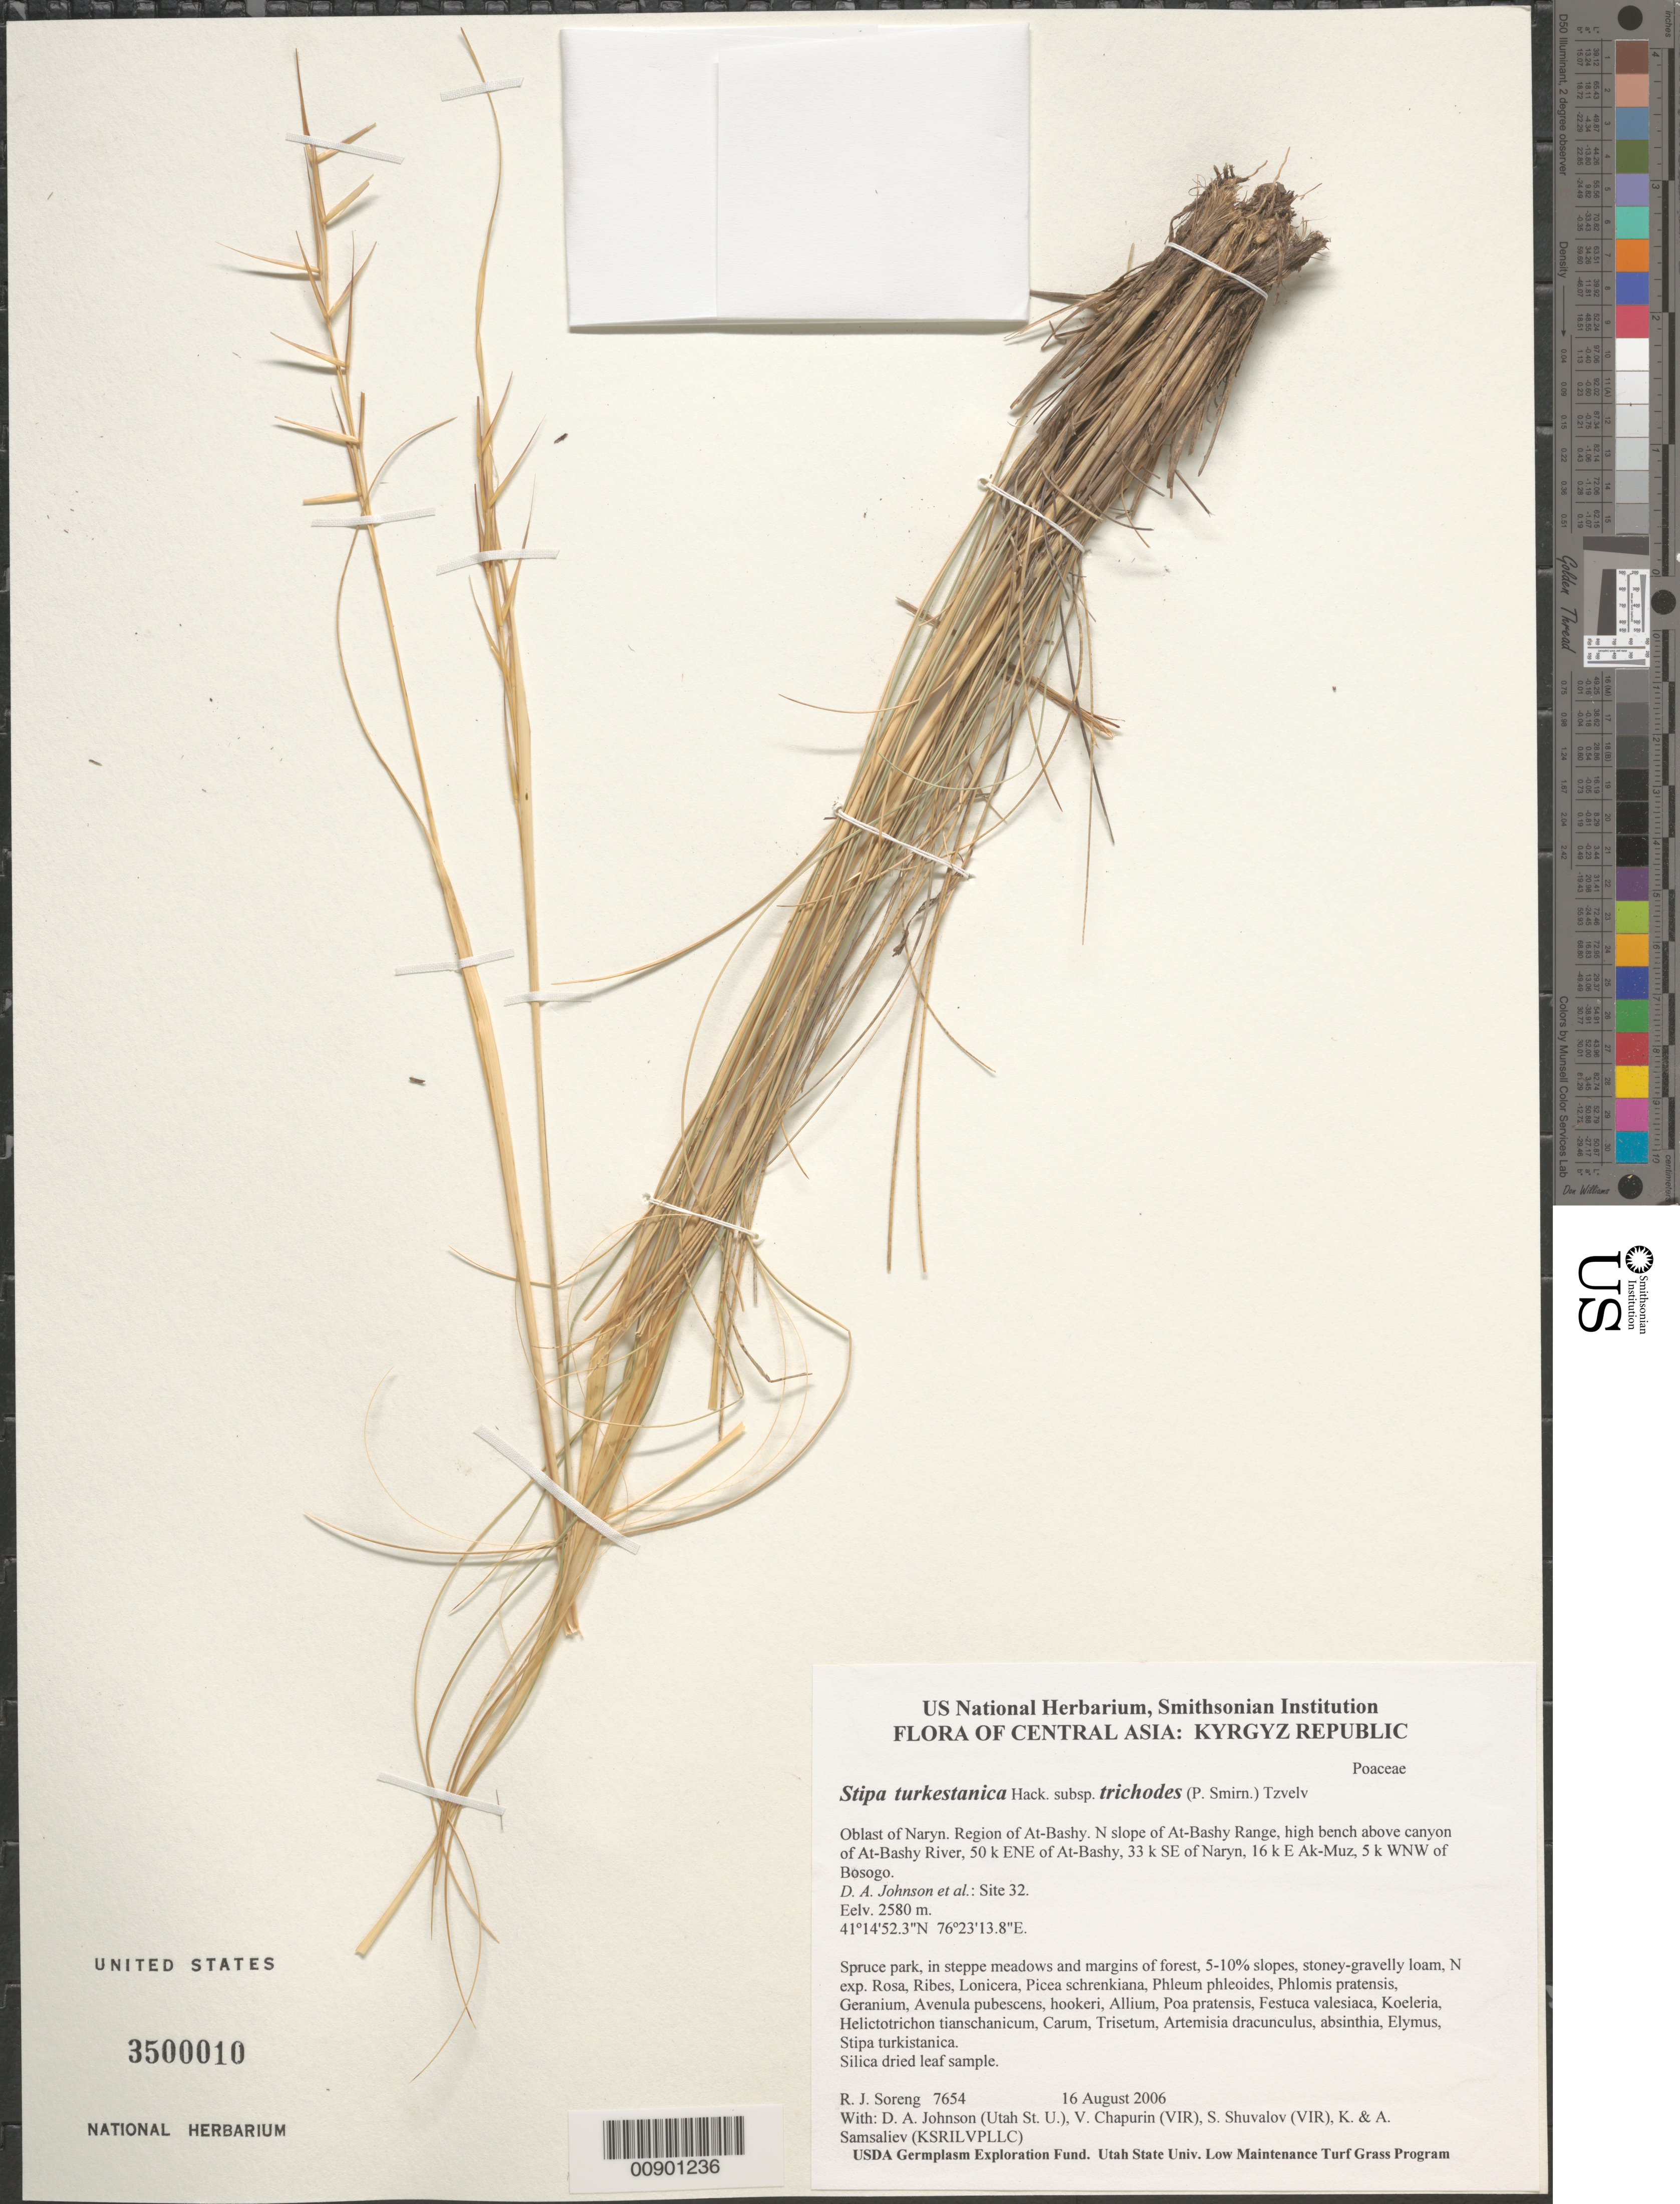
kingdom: Plantae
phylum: Tracheophyta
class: Liliopsida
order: Poales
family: Poaceae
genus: Stipa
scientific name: Stipa turkestanica subsp. trichoides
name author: (P.A. Smirn.) Tzvelev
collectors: R. J. Soreng, D. Johnson, S. Shuvalov, V. Chapurin, K. Samsaliev & A. Samsaliev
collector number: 7654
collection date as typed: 16 Aug 2006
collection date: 2006-08-16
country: Kyrgyzstan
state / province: Naryn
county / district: At-Bashy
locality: N slope of At-Bashy Range, high bench above canyon of At-Bashy River, 50 km ENE of At-Bashy, 33 km SE of Naryn, 16 km E Ak-Muz, 5 km WNW of Bosogo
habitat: Spruce park, in steppe meadows and margins of forest, 5-10% slopes, stoney-gravelly loam, N exp.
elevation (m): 2580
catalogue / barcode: US 3500010